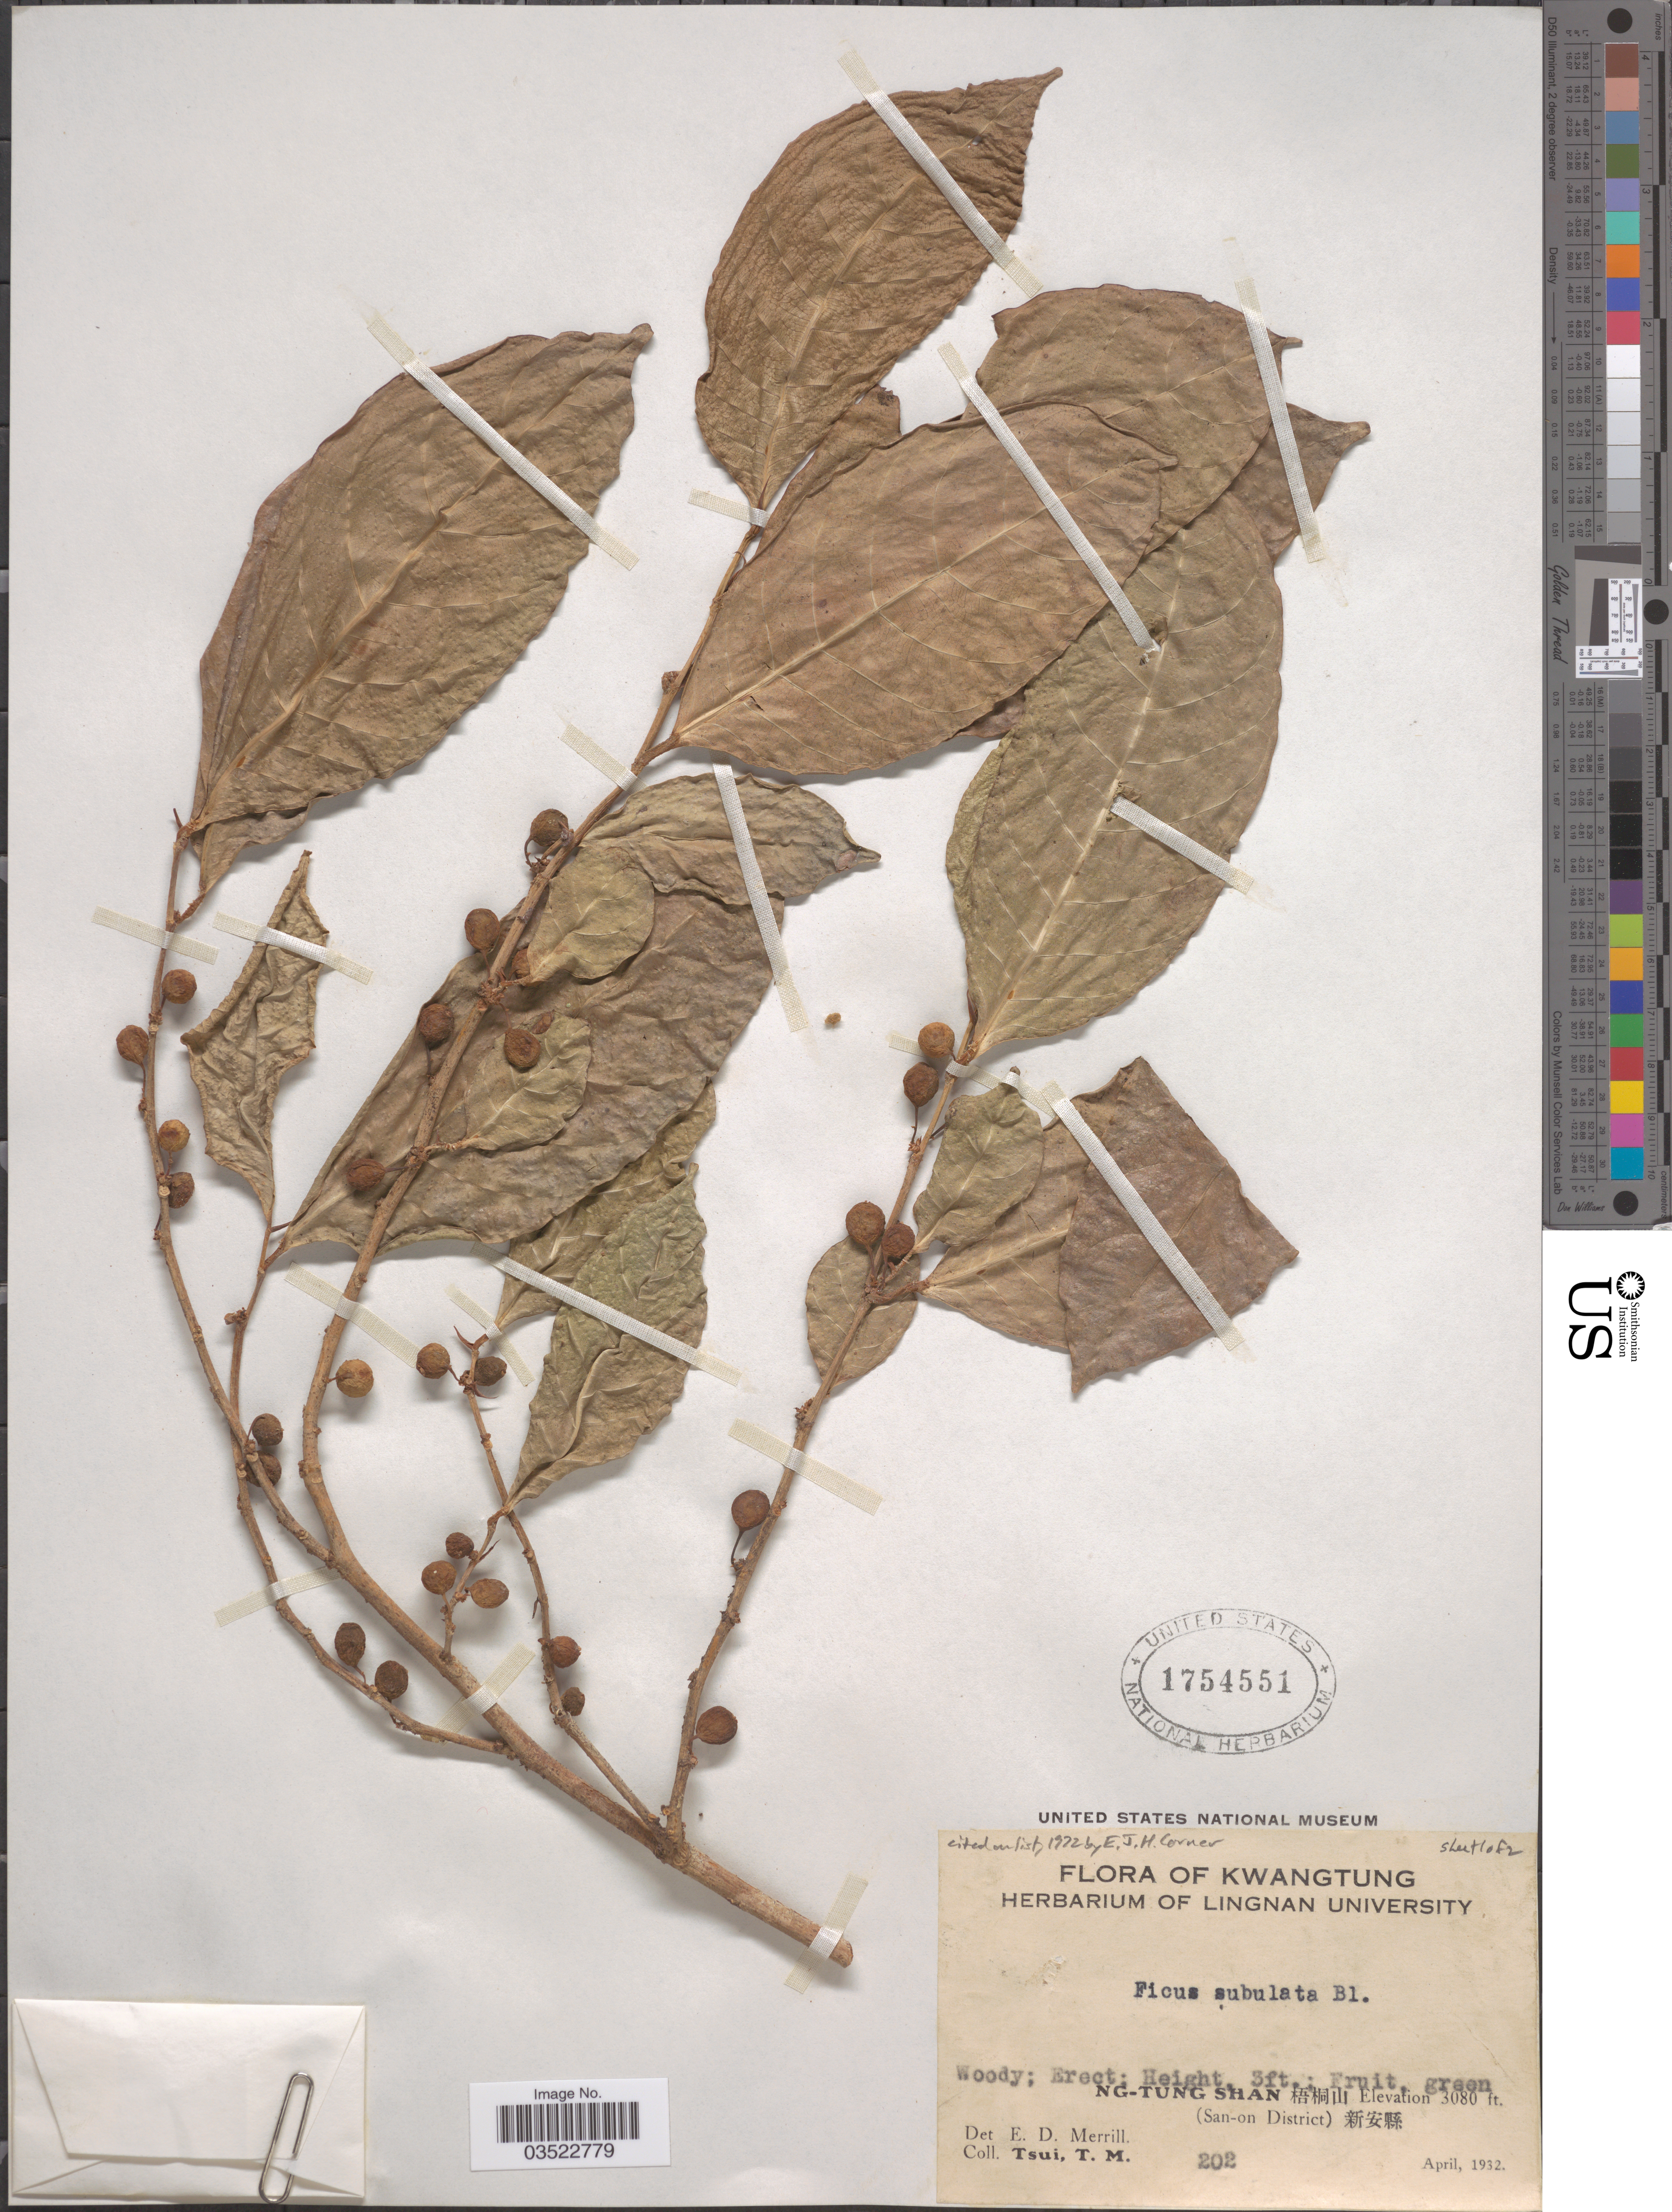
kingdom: Plantae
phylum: Tracheophyta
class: Magnoliopsida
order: Rosales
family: Moraceae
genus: Ficus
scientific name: Ficus subulata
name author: Blume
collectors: T. Tsui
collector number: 202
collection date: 1932-04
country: China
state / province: Guangdong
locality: Kwangtung. Ng-tung Shan [Foreign script] (San-on District) [Foreign script].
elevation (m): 939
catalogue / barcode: US 1754551